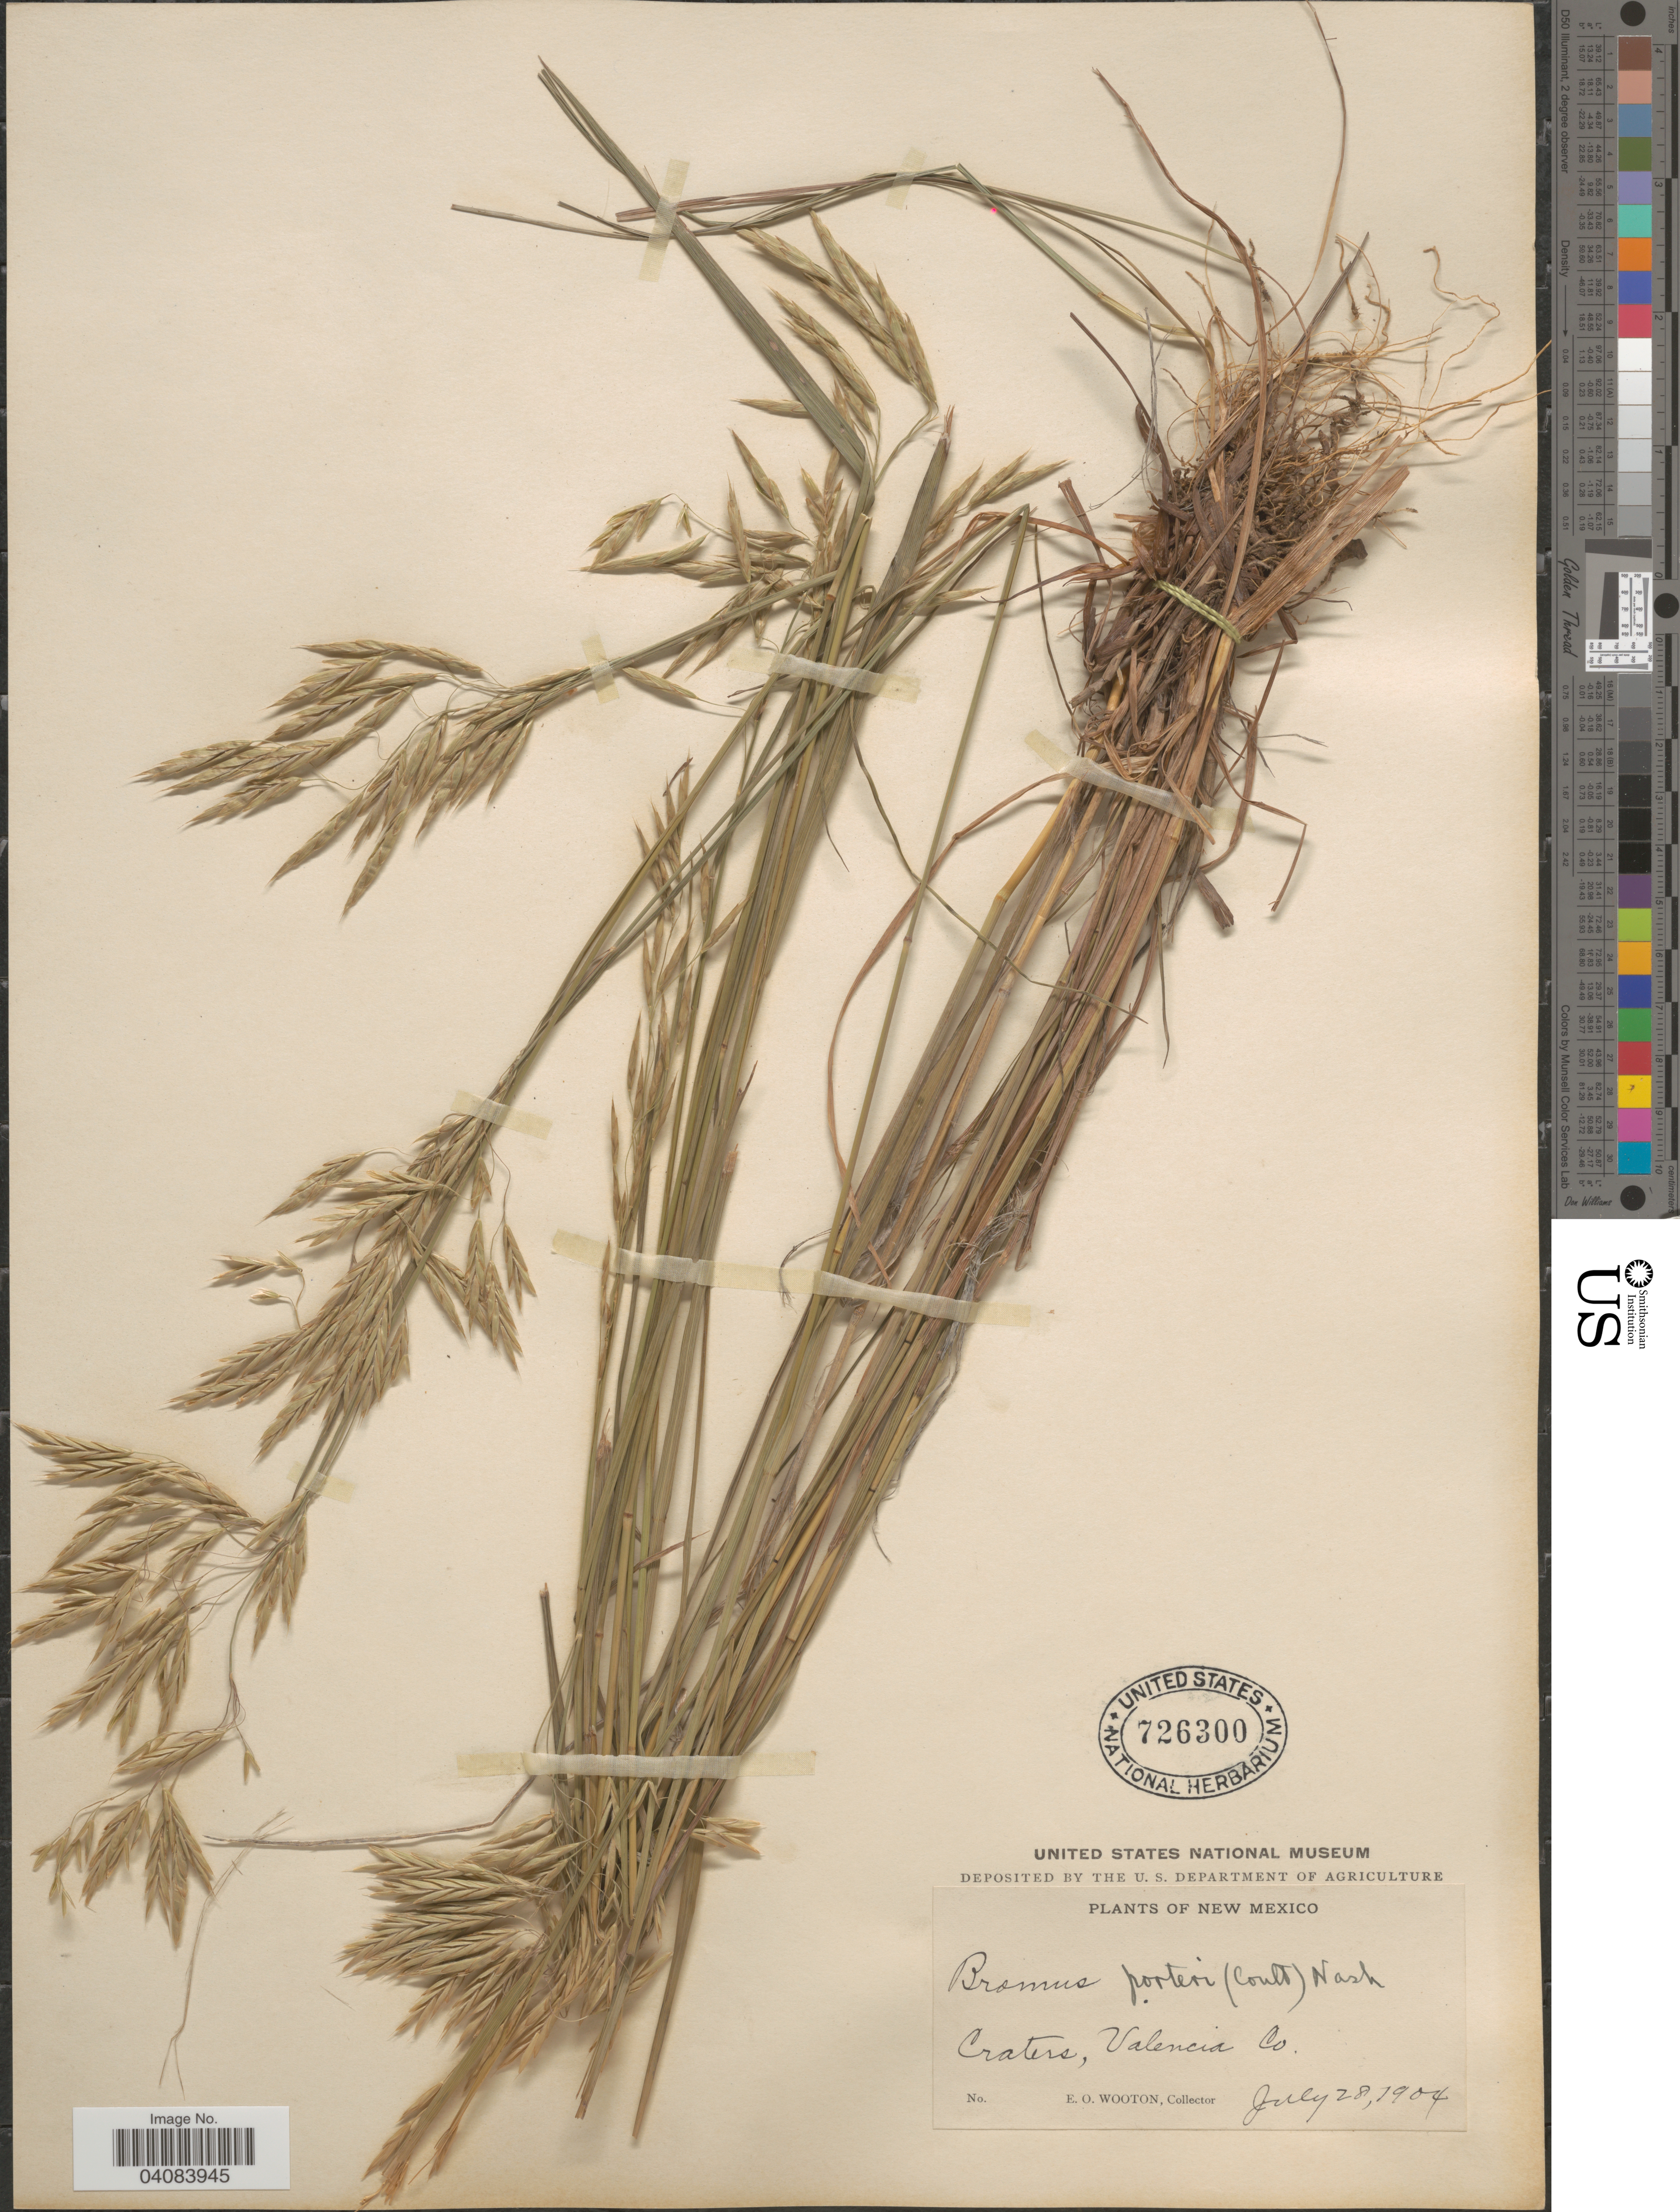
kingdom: Plantae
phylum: Tracheophyta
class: Liliopsida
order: Poales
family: Poaceae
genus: Bromus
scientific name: Bromus porteri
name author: (J.M. Coult.) Nash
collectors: E. O. Wooton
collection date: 1904-07-28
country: United States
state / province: New Mexico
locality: Craters, Valencia Co.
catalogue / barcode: US 726300